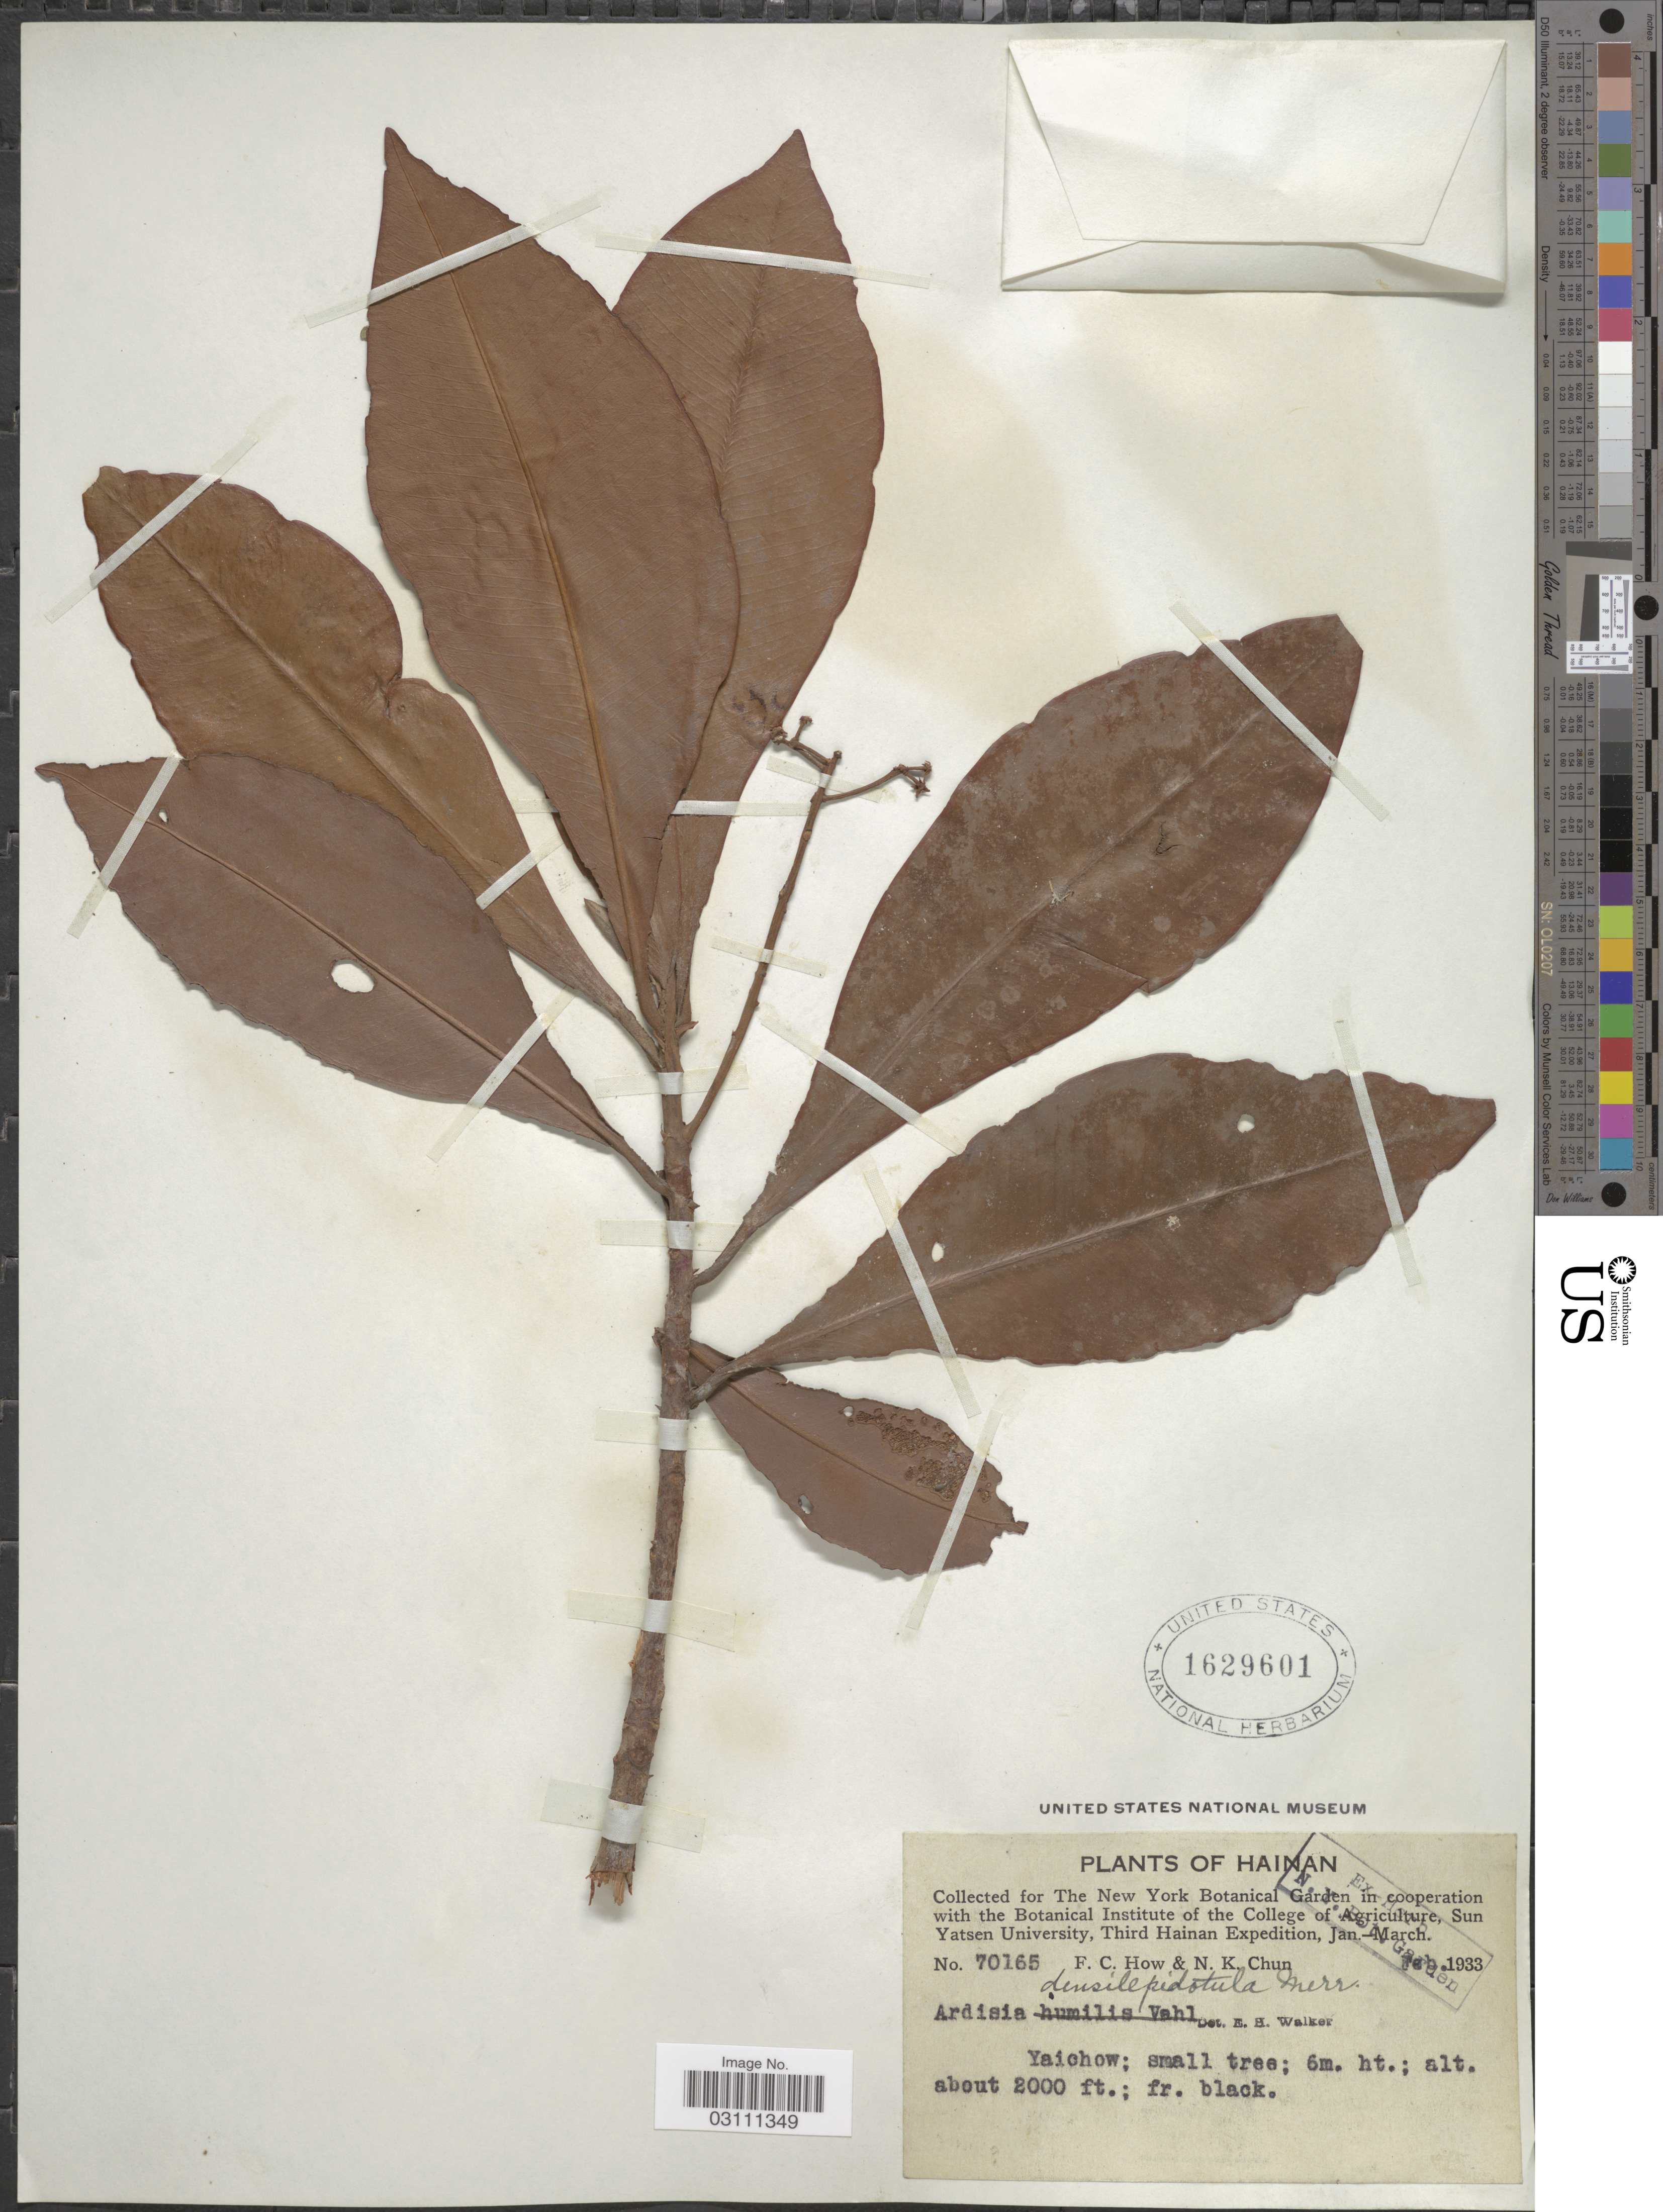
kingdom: Plantae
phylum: Tracheophyta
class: Magnoliopsida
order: Ericales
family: Primulaceae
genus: Ardisia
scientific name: Ardisia densilepidotula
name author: Merr.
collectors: F. C. How & N. K. Chun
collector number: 70165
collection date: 1933-02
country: China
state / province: Hainan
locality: Yaichow.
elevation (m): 610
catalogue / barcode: US 1629601